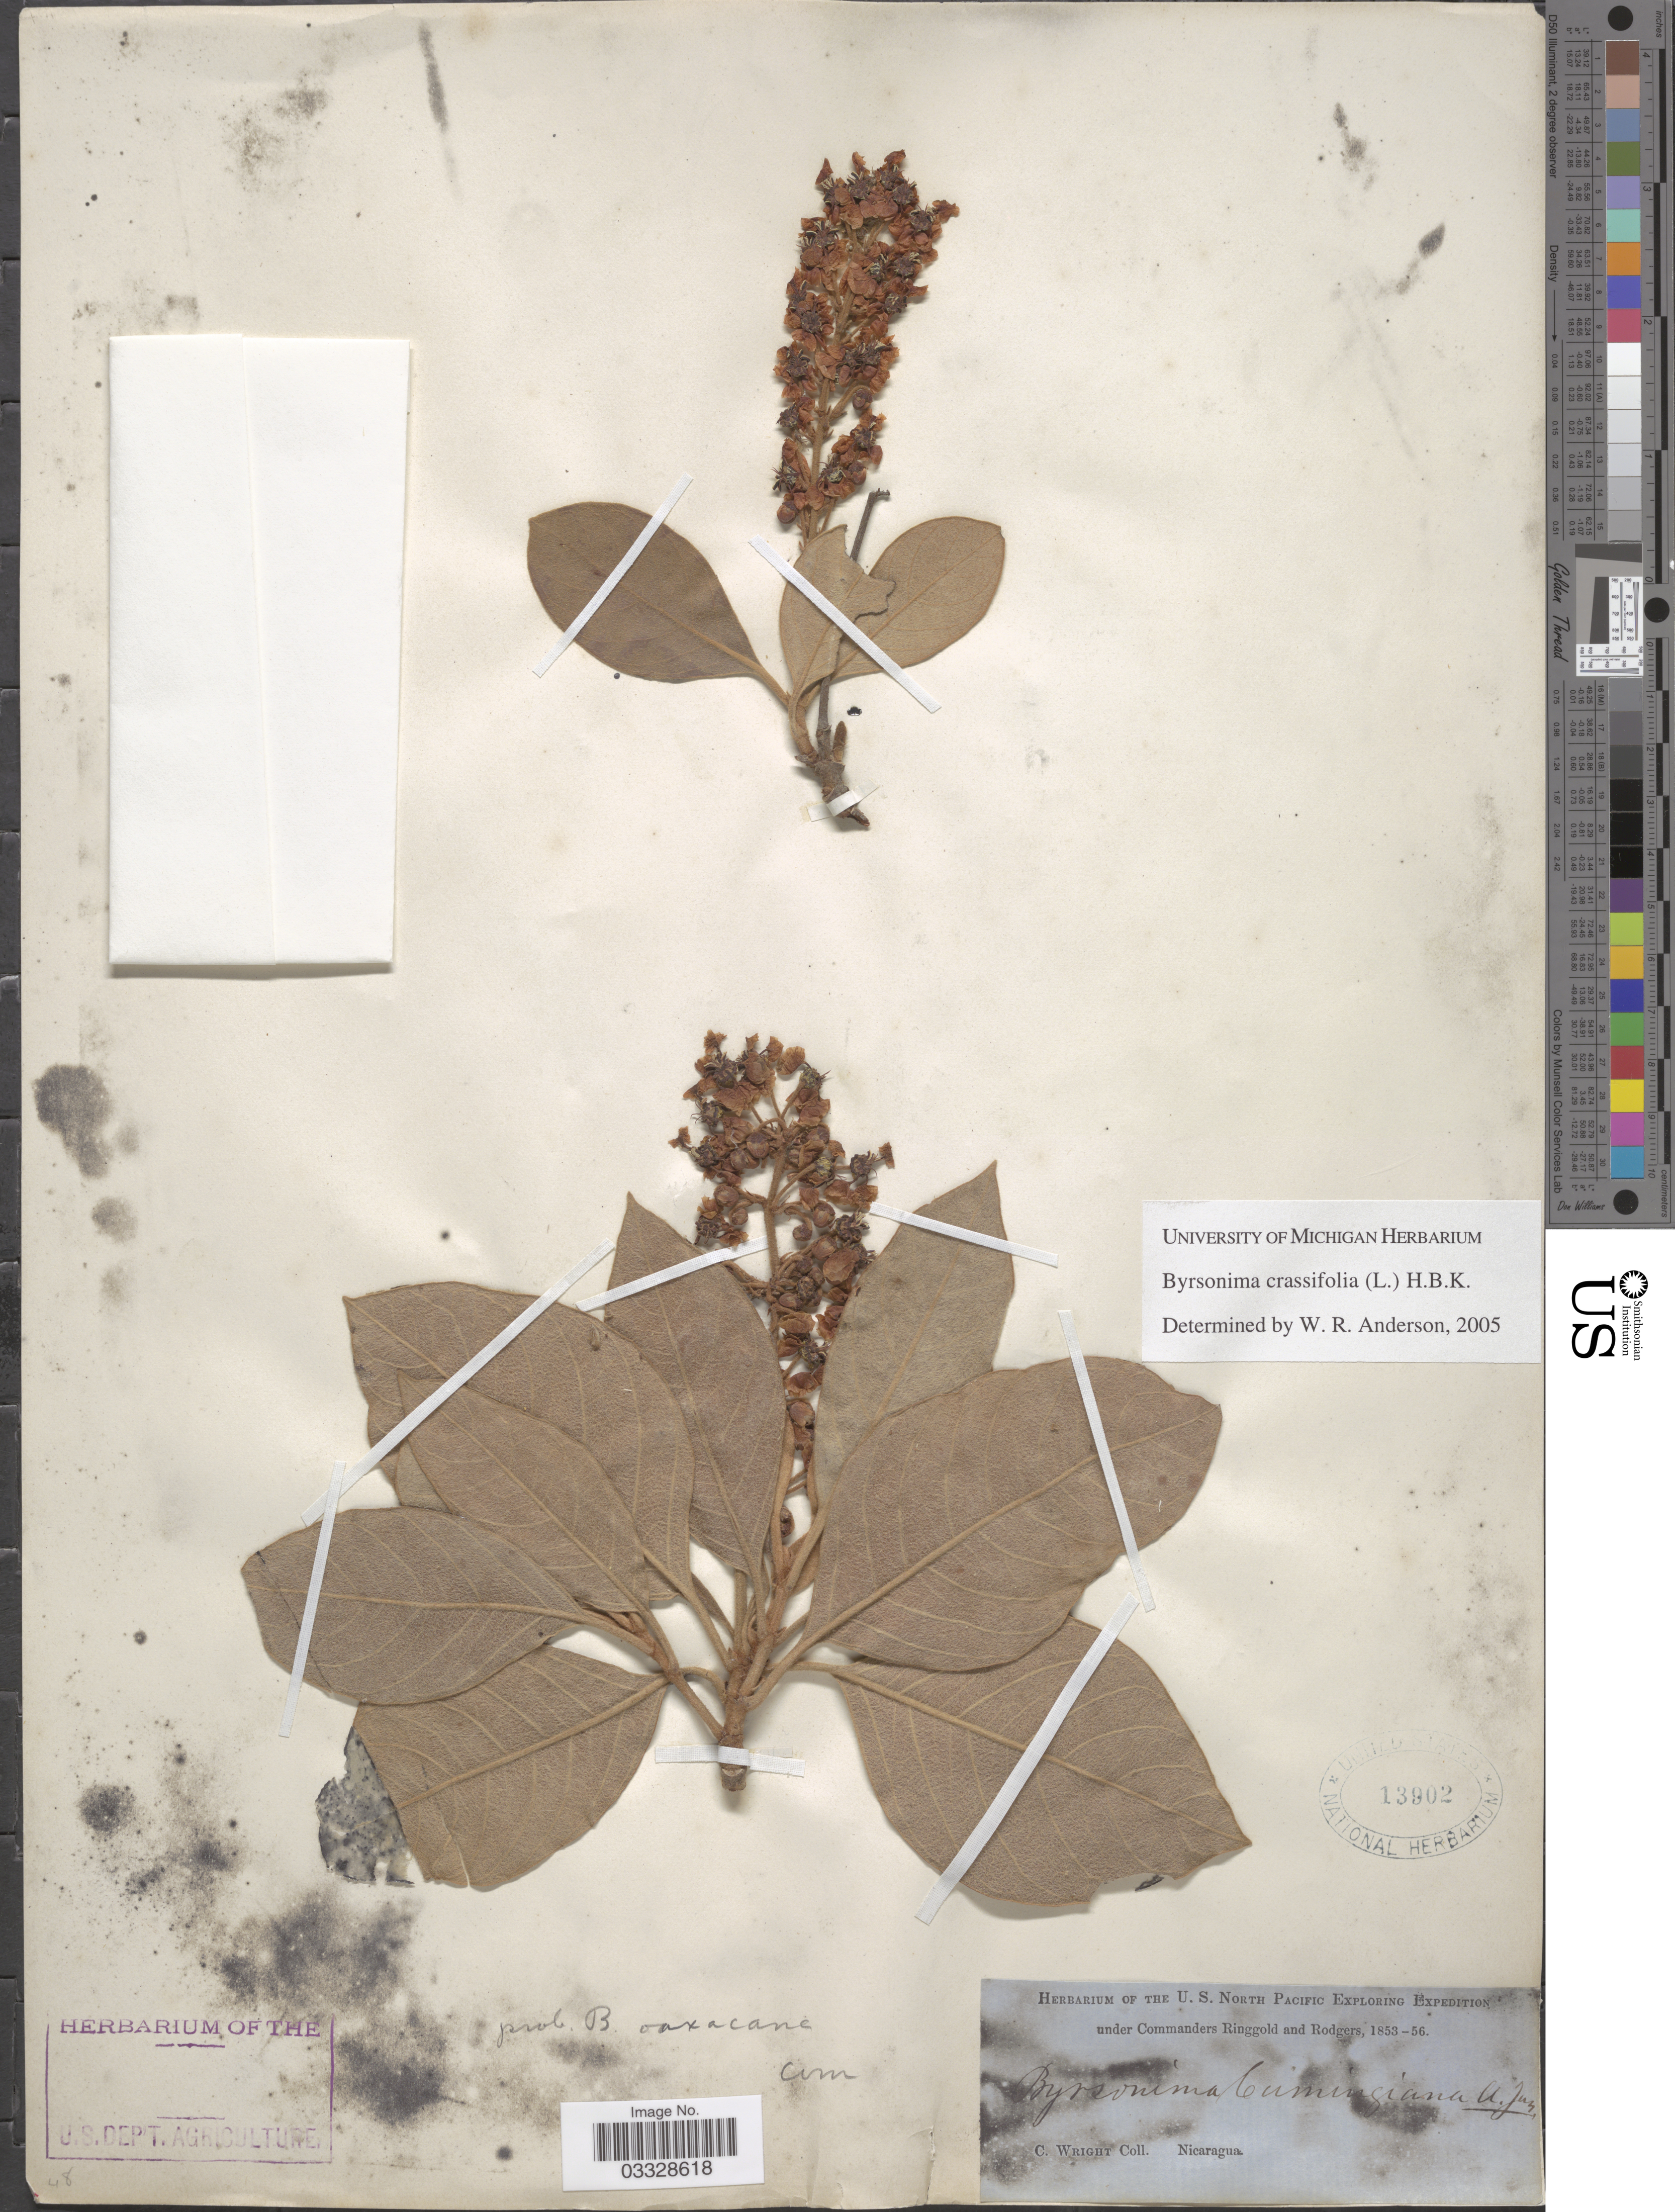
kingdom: Plantae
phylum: Tracheophyta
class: Magnoliopsida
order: Malpighiales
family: Malpighiaceae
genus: Byrsonima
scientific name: Byrsonima crassifolia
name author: (L.) Kunth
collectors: C. Wright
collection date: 1853/1856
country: Nicaragua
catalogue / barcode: US 13902